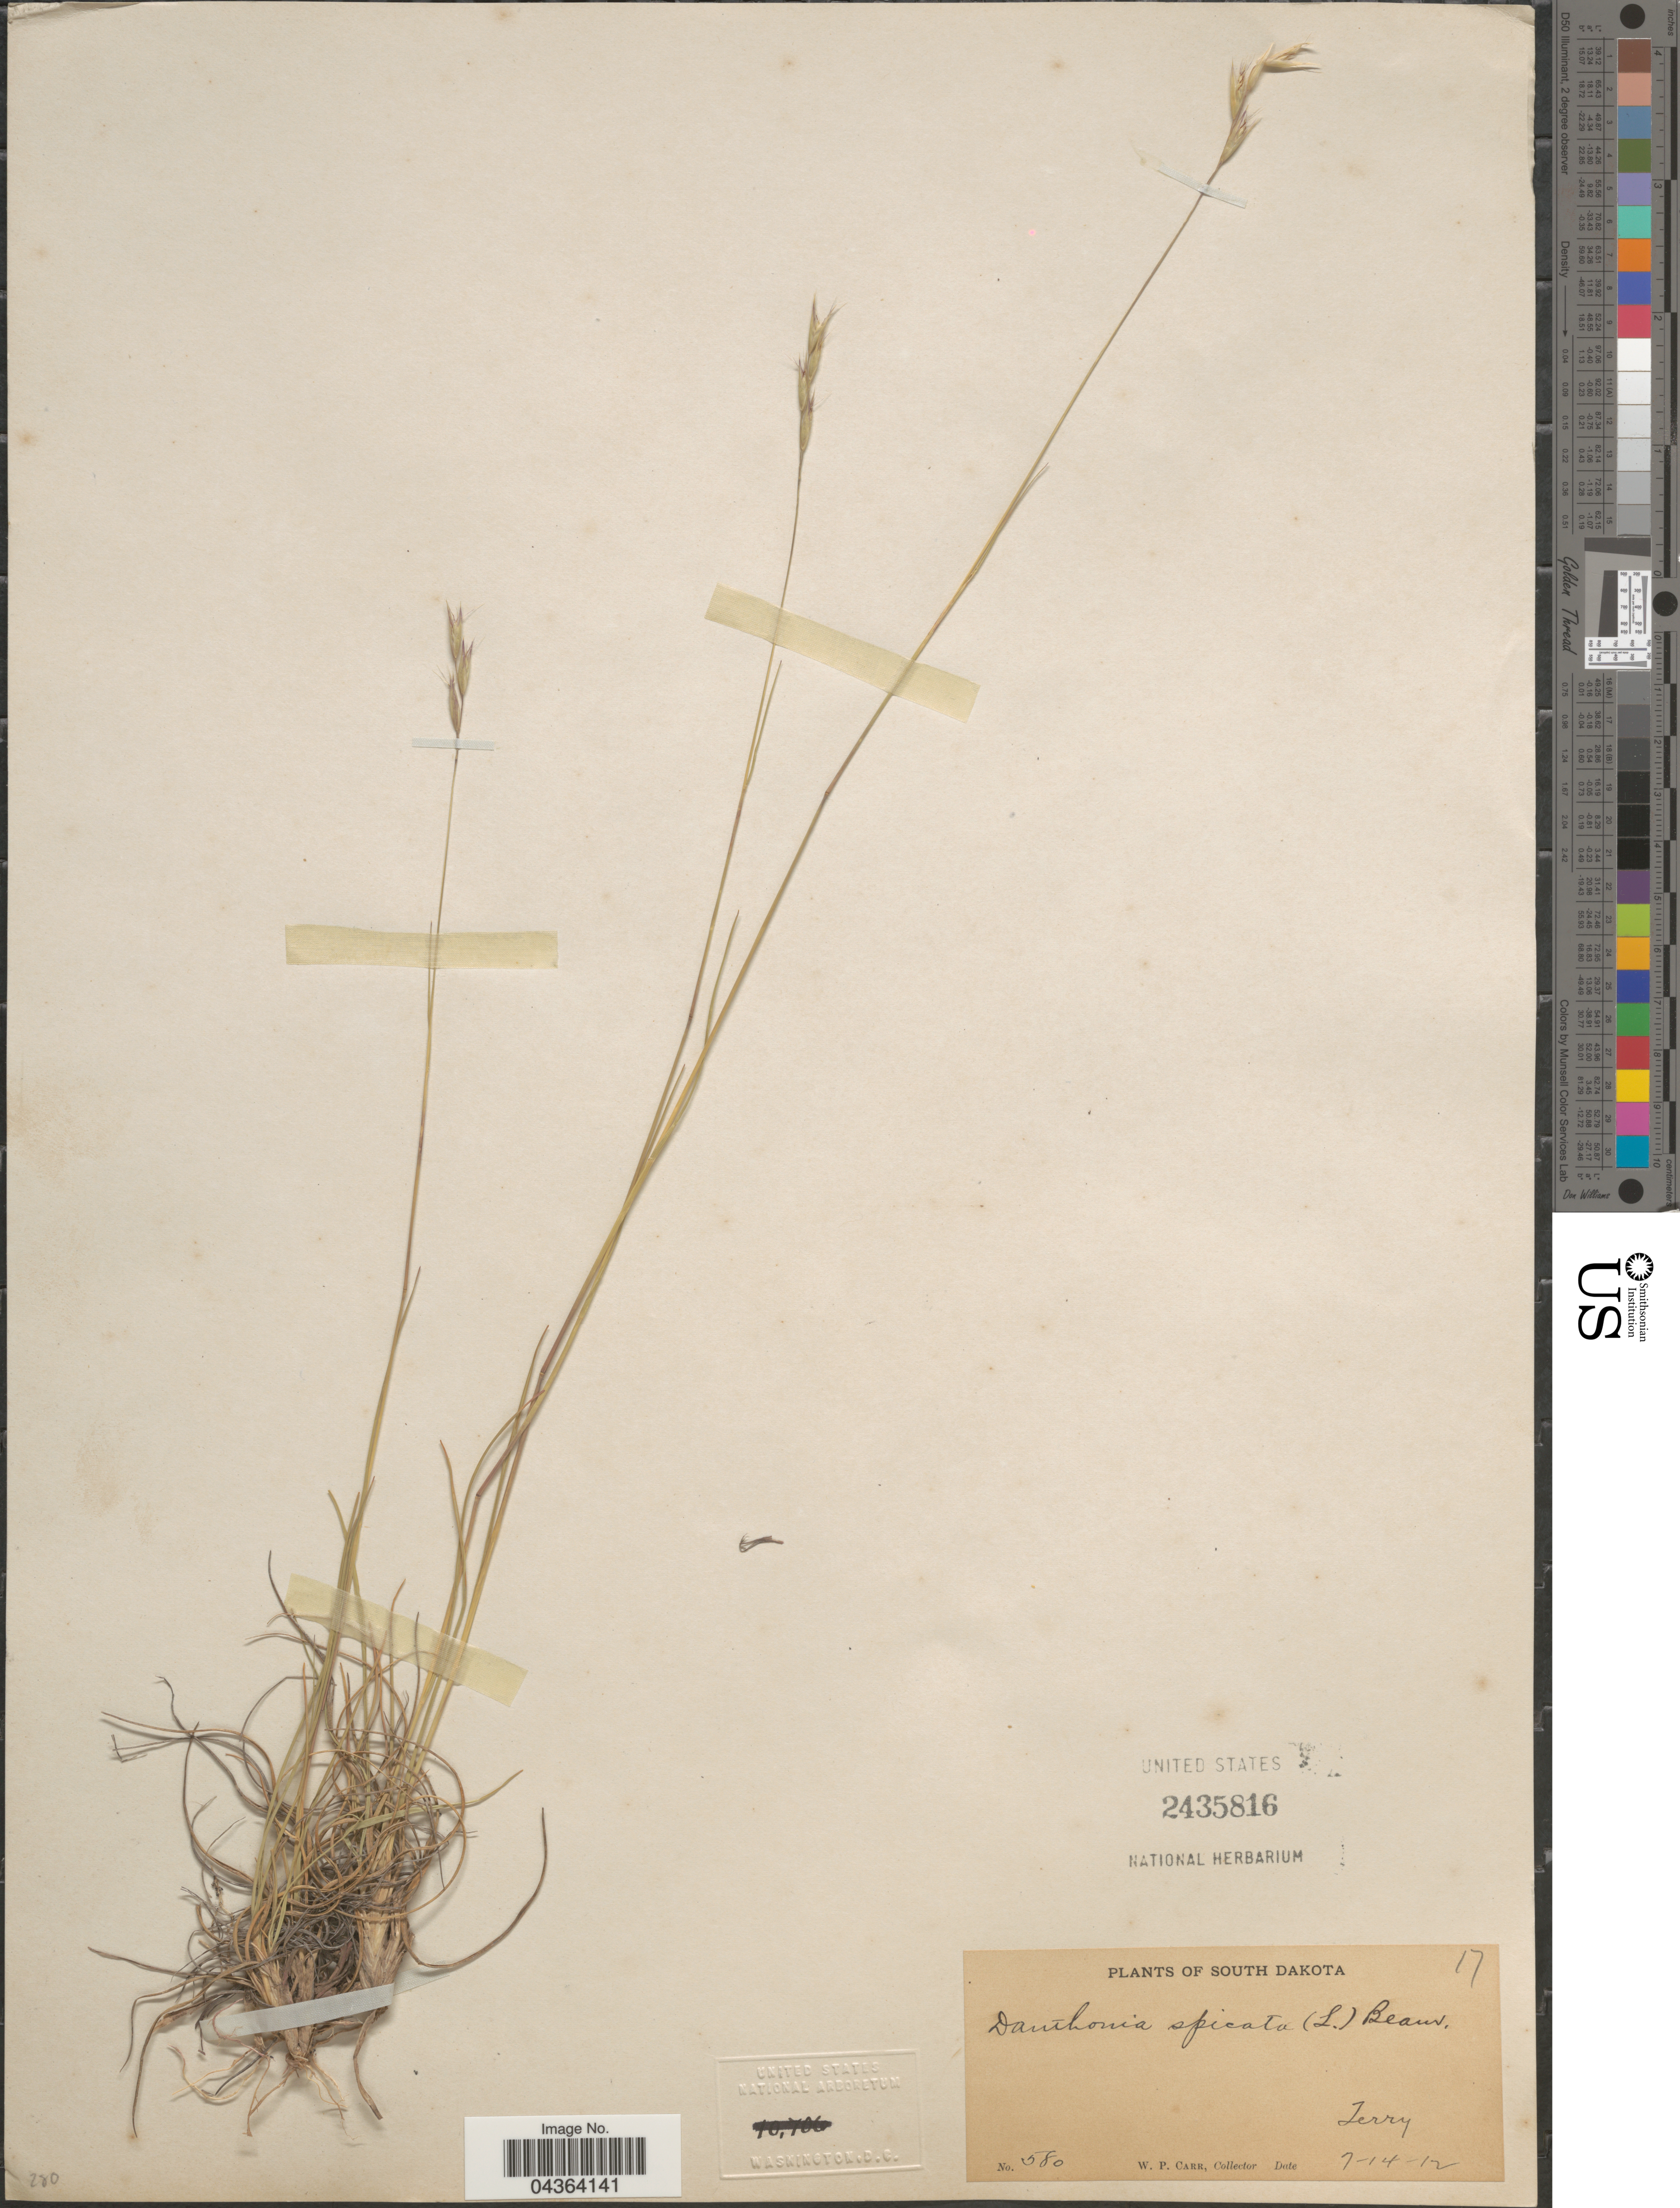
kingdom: Plantae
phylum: Tracheophyta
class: Liliopsida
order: Poales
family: Poaceae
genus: Danthonia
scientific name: Danthonia spicata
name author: (L.) P. Beauv. ex Roem. & Schult.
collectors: W. Carr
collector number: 580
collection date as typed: Transcribed d/m/y: 14/7/12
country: United States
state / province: South Dakota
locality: Terry.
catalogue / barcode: US 2435816